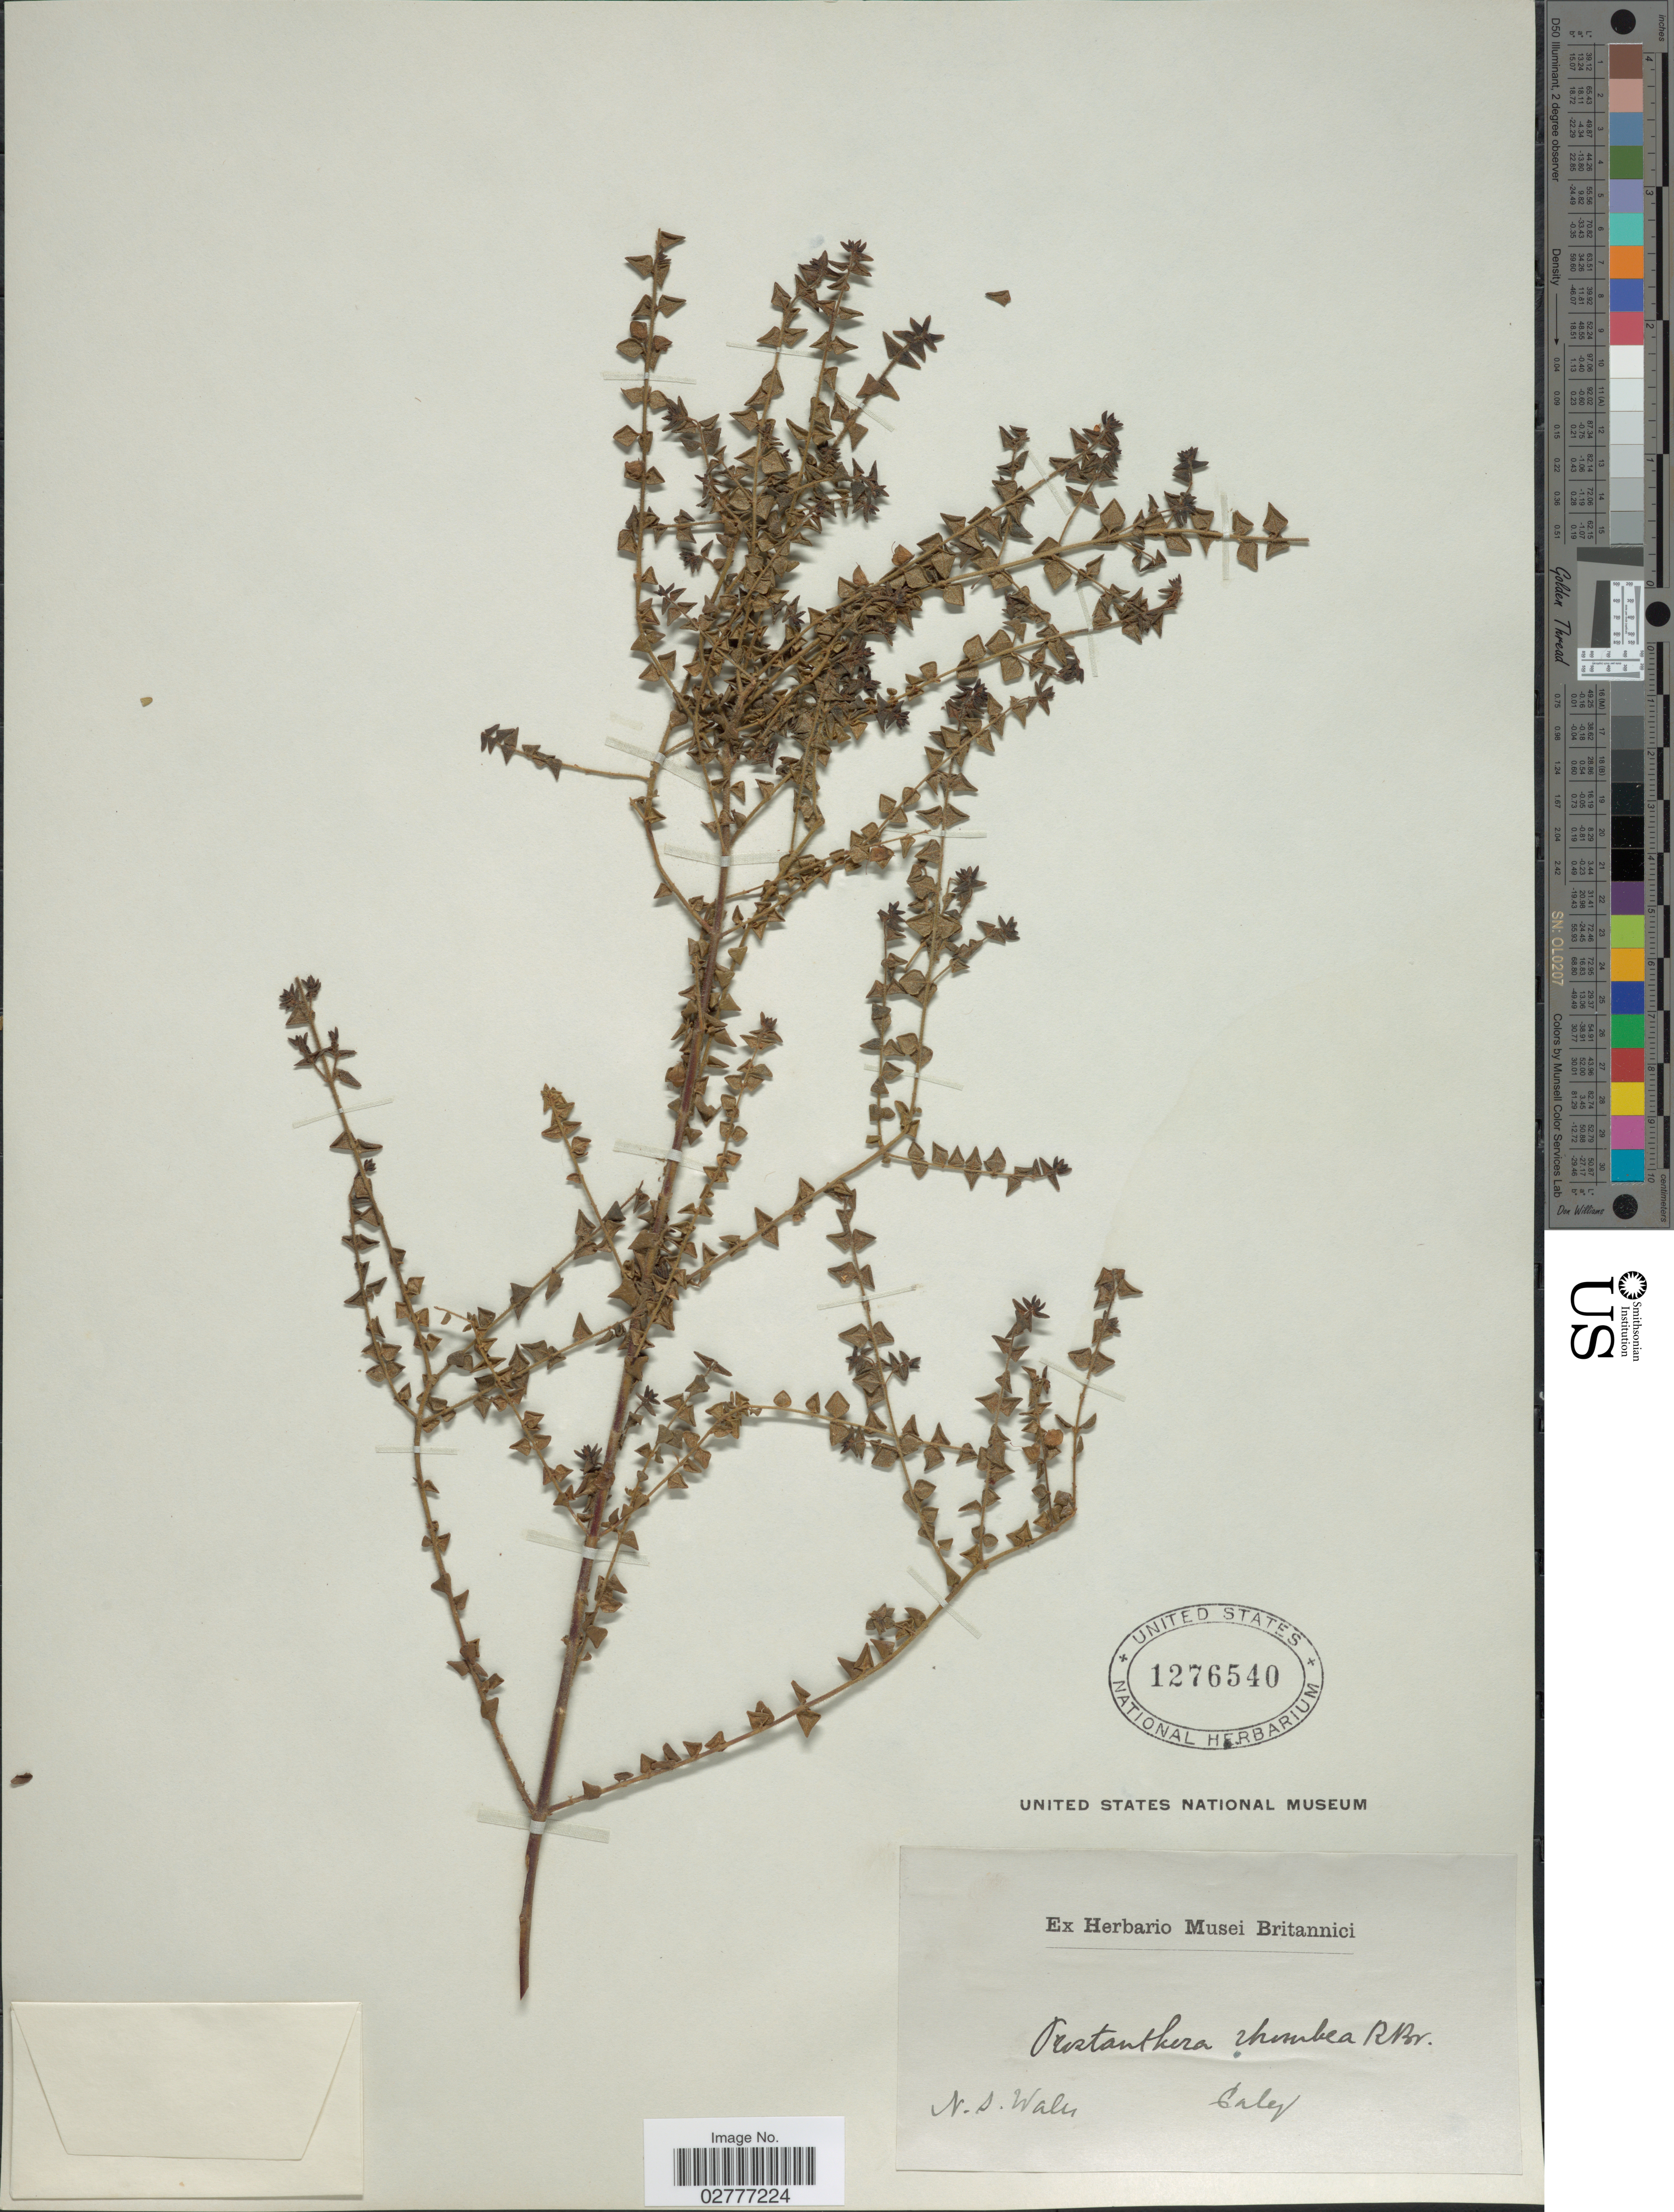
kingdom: Plantae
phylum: Tracheophyta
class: Magnoliopsida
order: Lamiales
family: Lamiaceae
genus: Prostanthera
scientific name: Prostanthera rhombea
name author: R. Br.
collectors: -. Caley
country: Australia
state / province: New South Wales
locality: N.S. Wales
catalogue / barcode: US 1276540